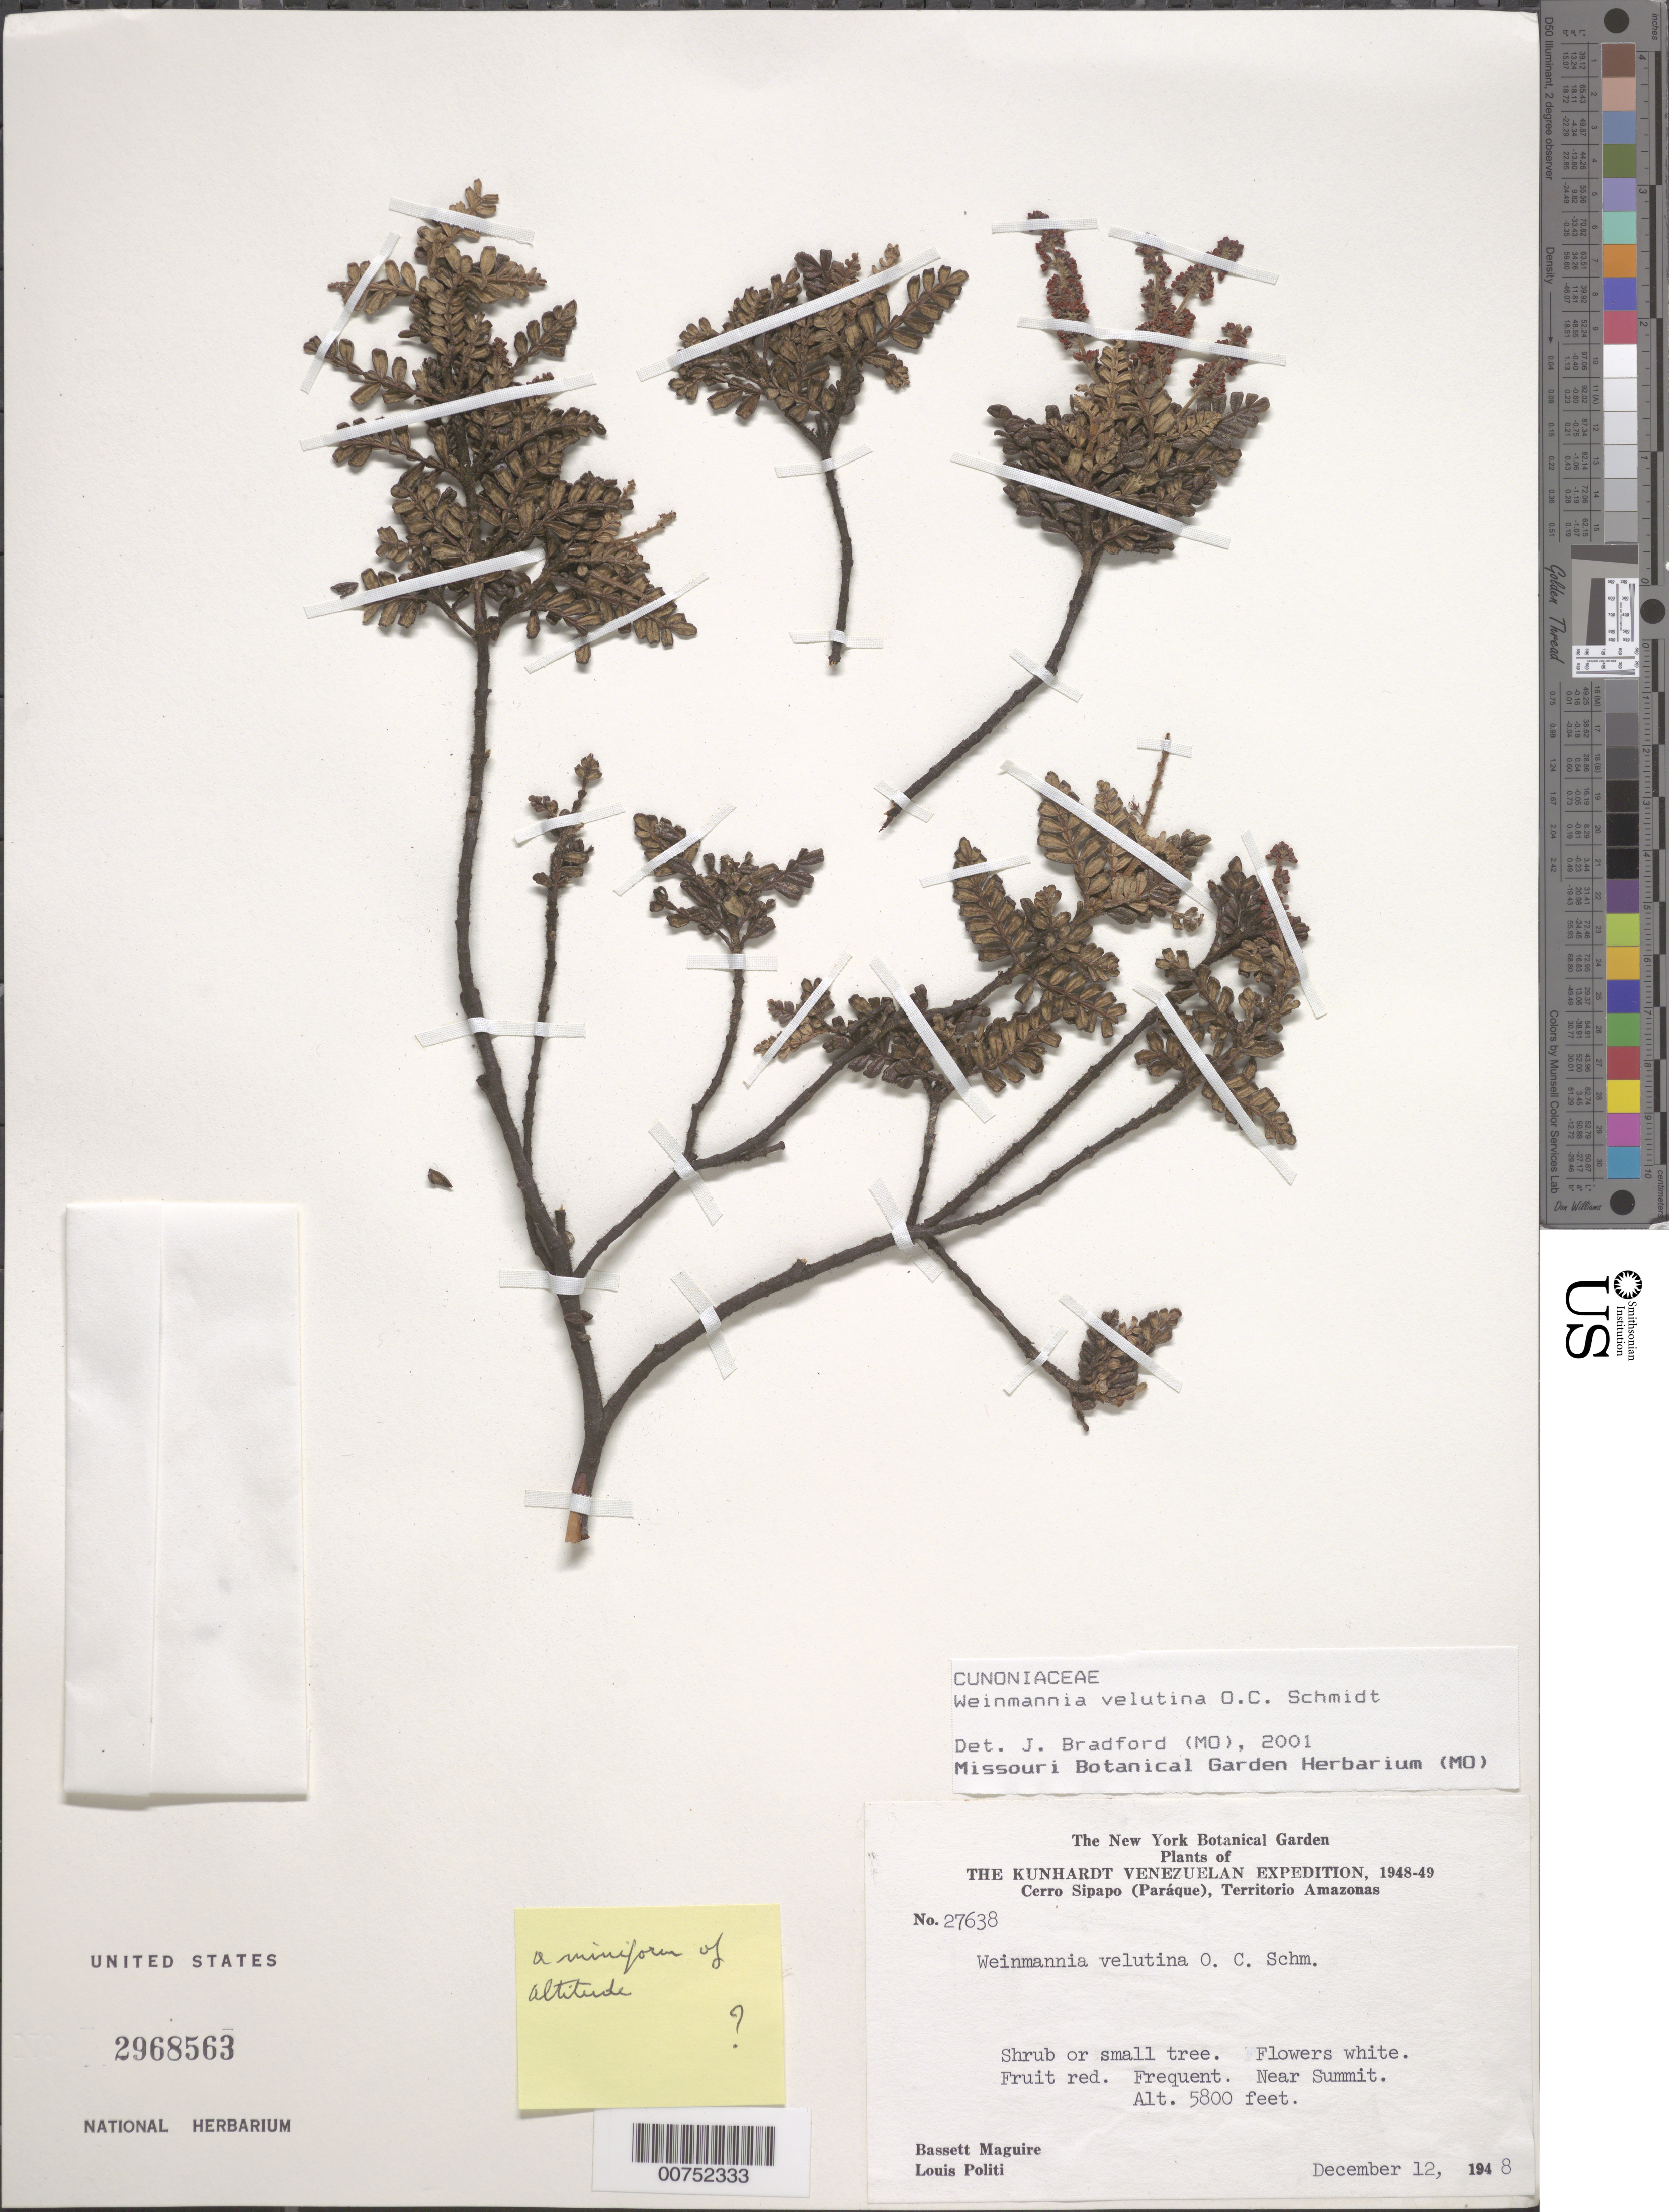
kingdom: Plantae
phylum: Tracheophyta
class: Magnoliopsida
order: Oxalidales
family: Cunoniaceae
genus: Weinmannia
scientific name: Weinmannia velutina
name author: O.C. Schmidt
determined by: Bradford, J. C.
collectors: B. Maguire & L. Politi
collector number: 27638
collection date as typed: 12-Dec-48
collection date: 1948-12-12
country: Venezuela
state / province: Amazonas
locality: Cerro Sipapo (Paráque)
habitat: Near summit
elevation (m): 1676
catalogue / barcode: US 2968563